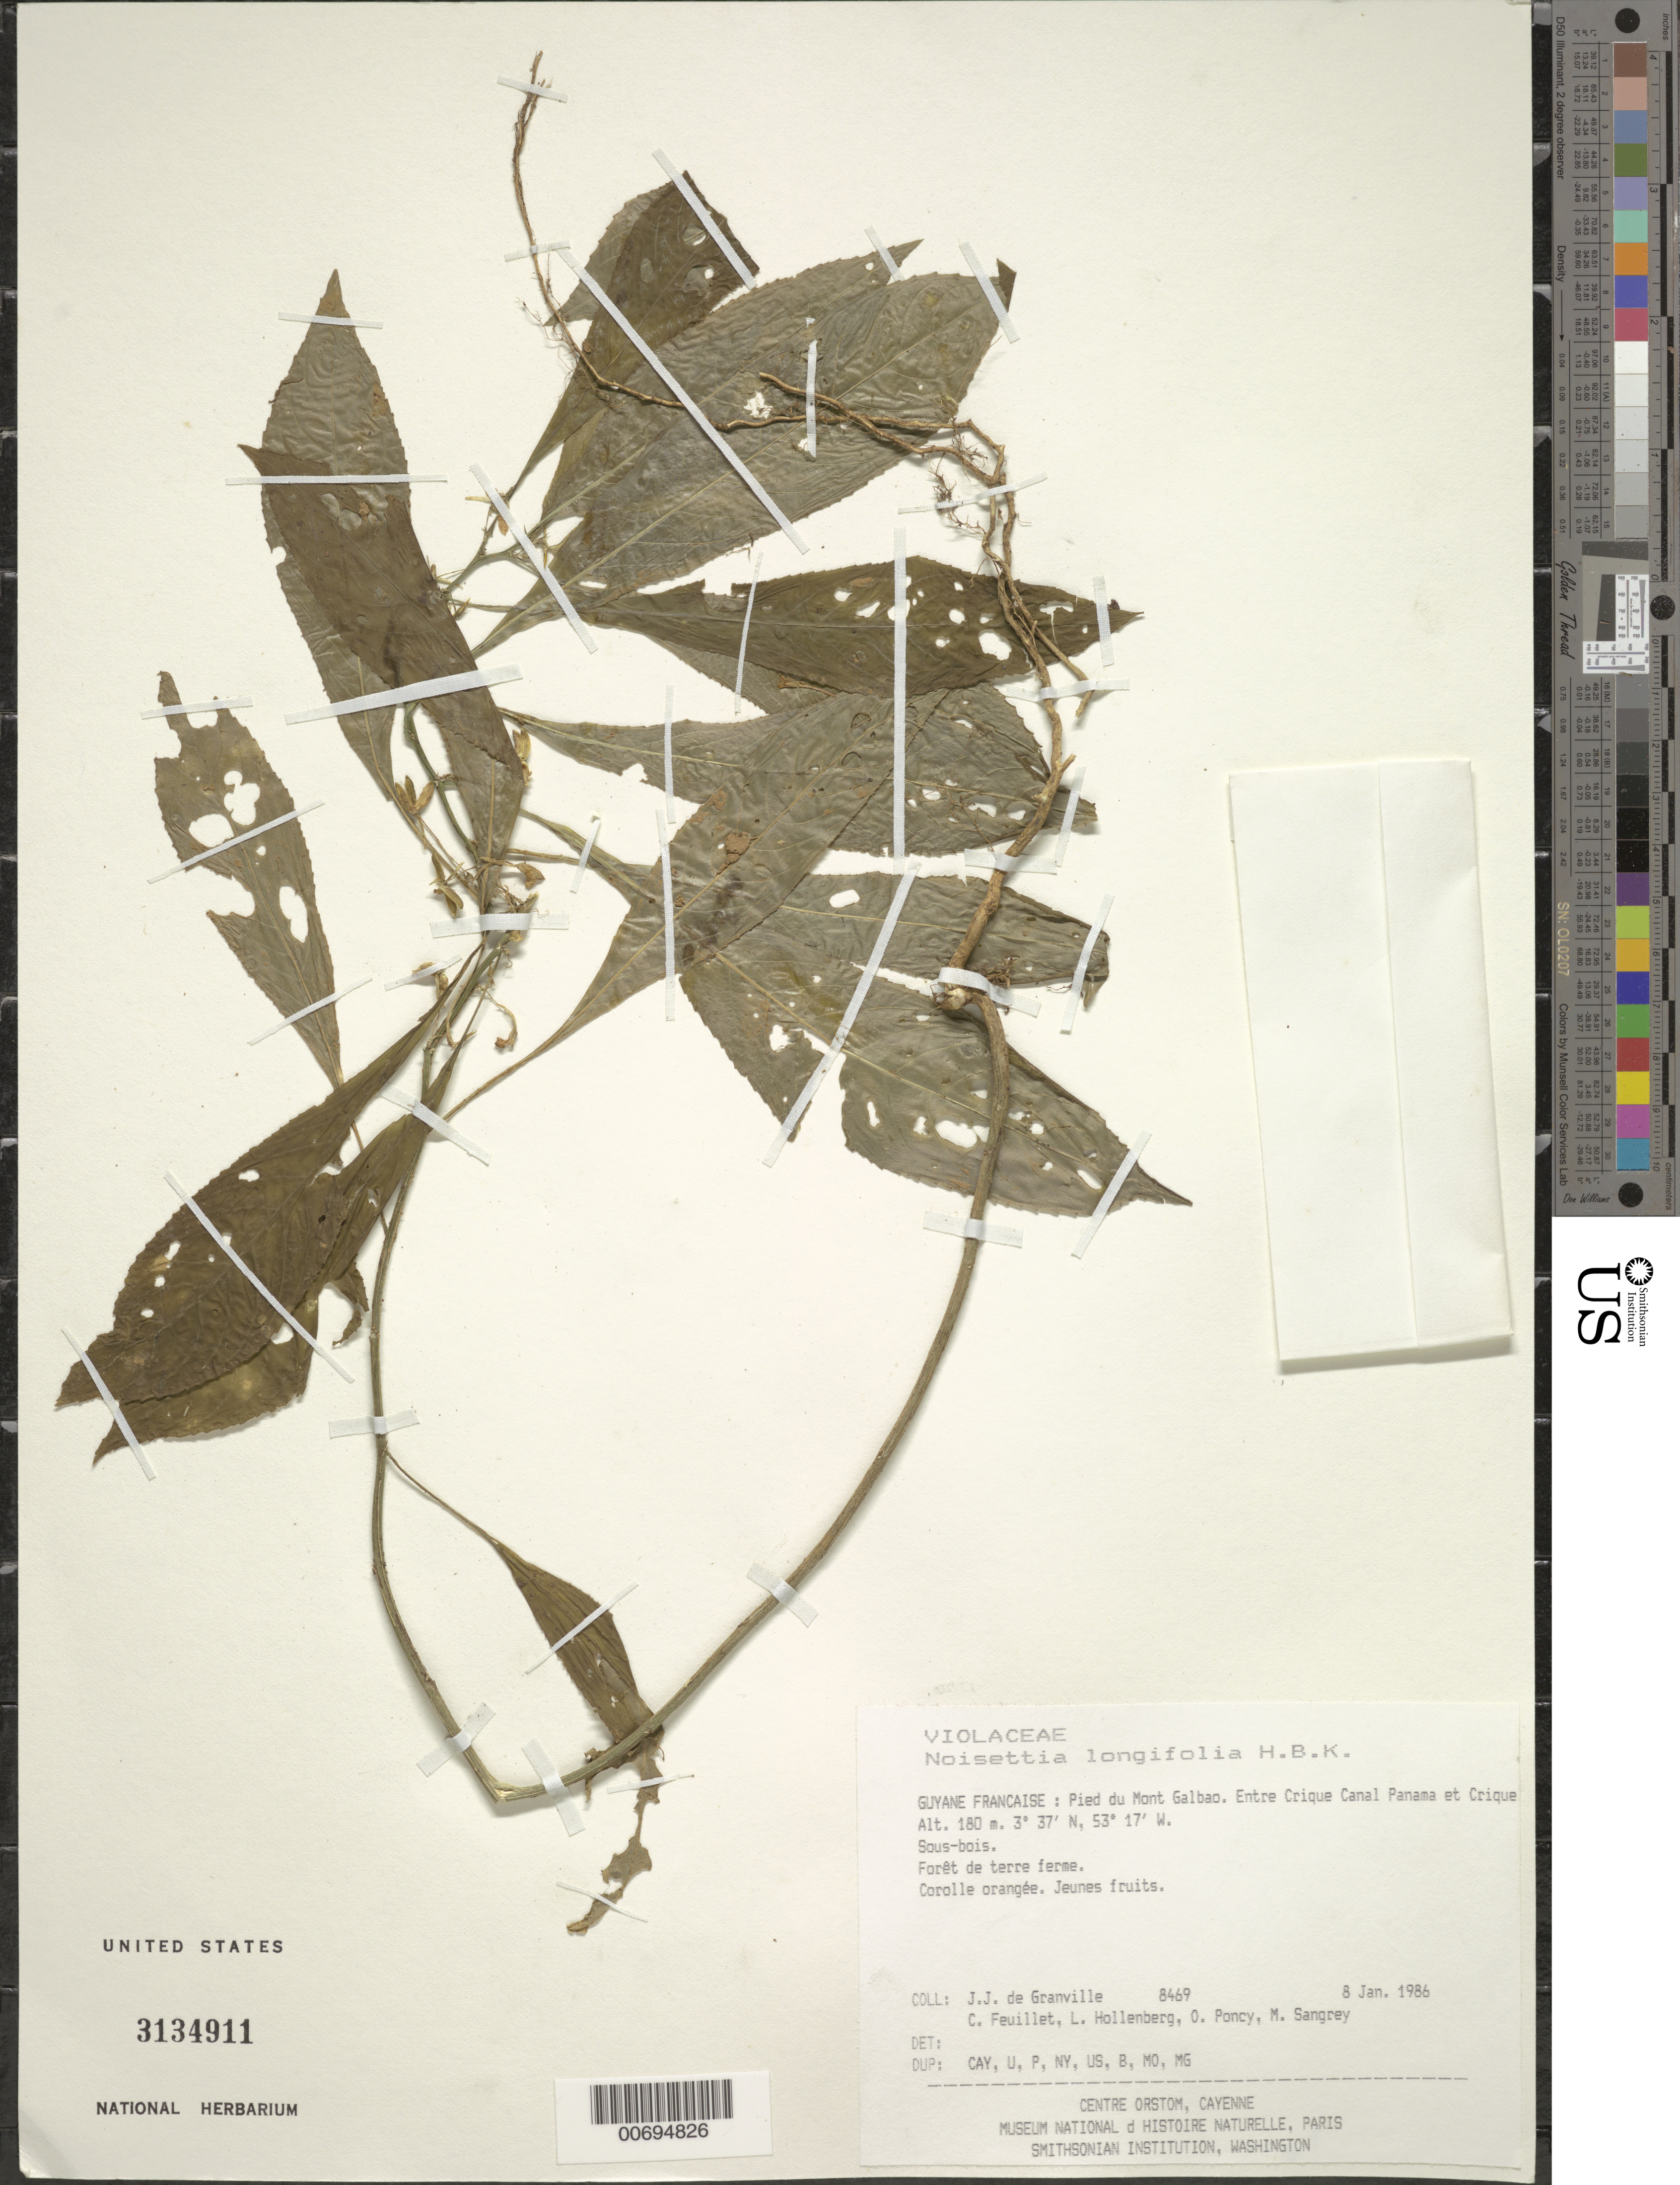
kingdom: Plantae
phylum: Tracheophyta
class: Magnoliopsida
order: Malpighiales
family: Violaceae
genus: Noisettia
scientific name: Noisettia orchidiflora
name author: (Rudge) Ging.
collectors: J.-J. de Granville, C. Feuillet, L. Hollenberg, O. Poncy & M. S. Sangrey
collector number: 8469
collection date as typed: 8-Jan-86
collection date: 1986-01-08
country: French Guiana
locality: Pied du Mont Galbao. Entre Crique Canal Panama et Crique Mana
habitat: Sous-bois; forêt de terre ferme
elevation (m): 180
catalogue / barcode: US 3134911